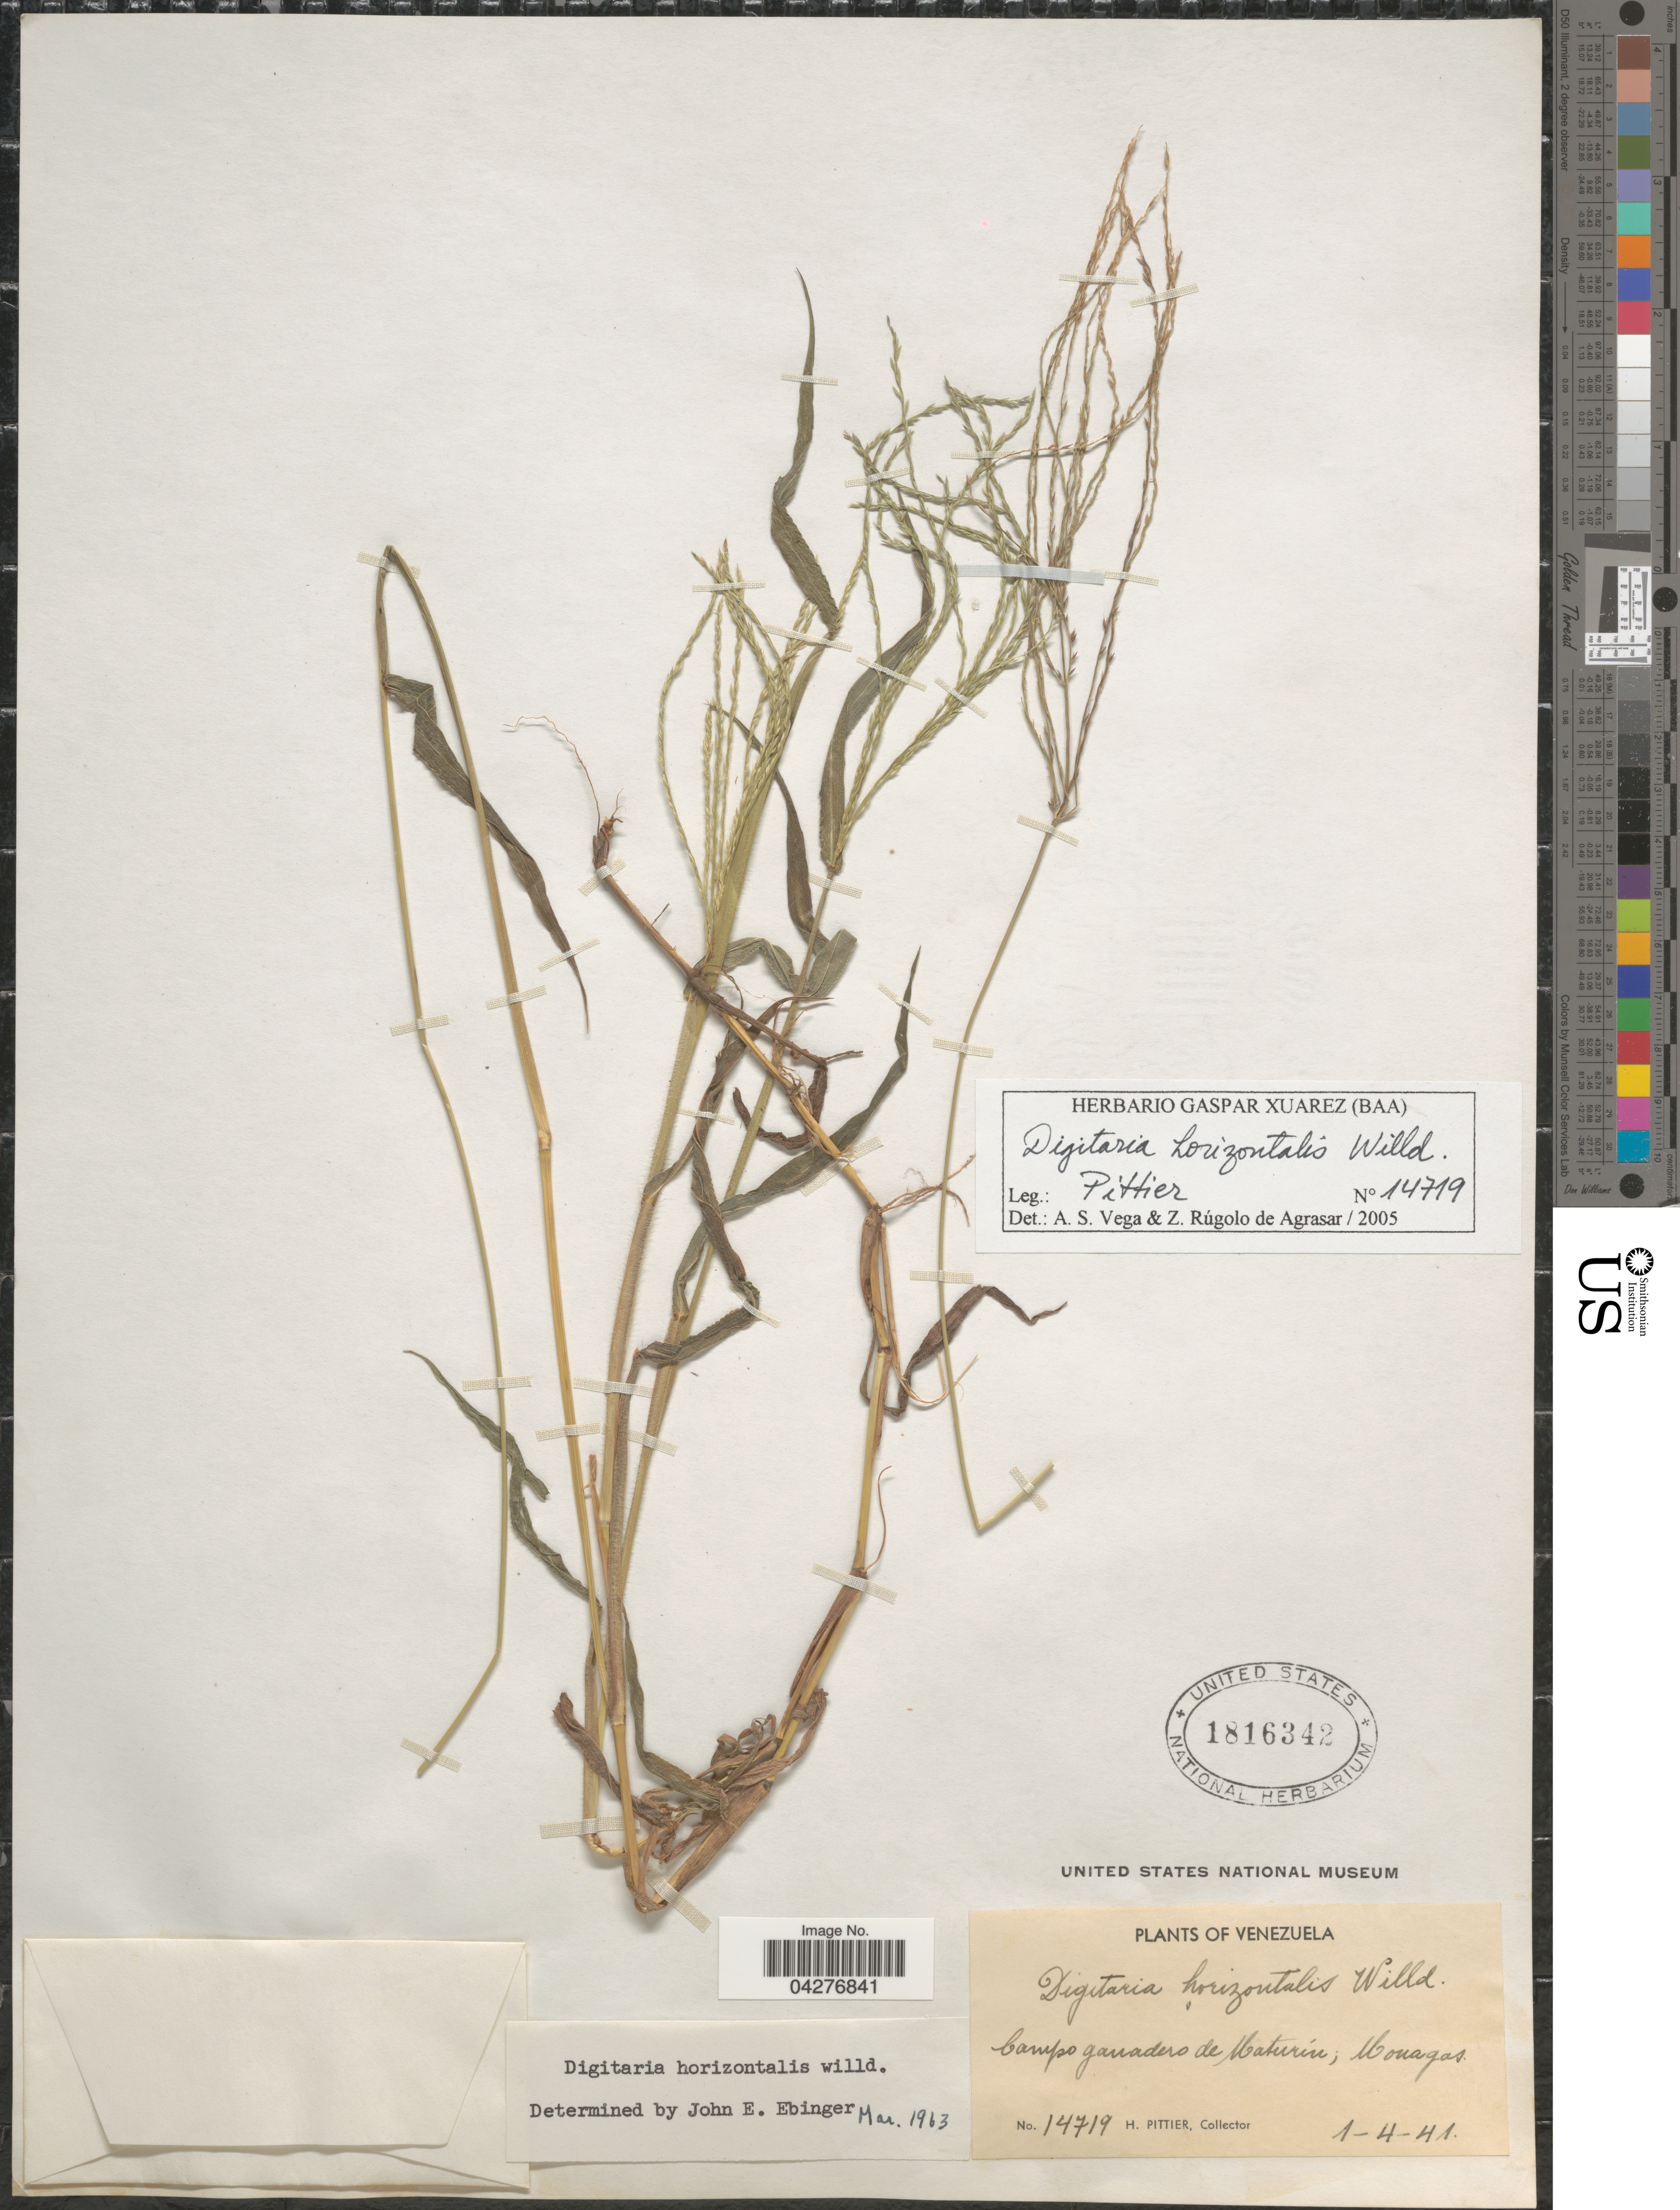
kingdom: Plantae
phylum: Tracheophyta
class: Liliopsida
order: Poales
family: Poaceae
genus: Digitaria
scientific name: Digitaria horizontalis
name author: Willd.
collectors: H. F. Pittier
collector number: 14719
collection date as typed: Transcribed d/m/y: 1/4/41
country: Venezuela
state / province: Monagas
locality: Campo ganadero de Maturin.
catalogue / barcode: US 1816342